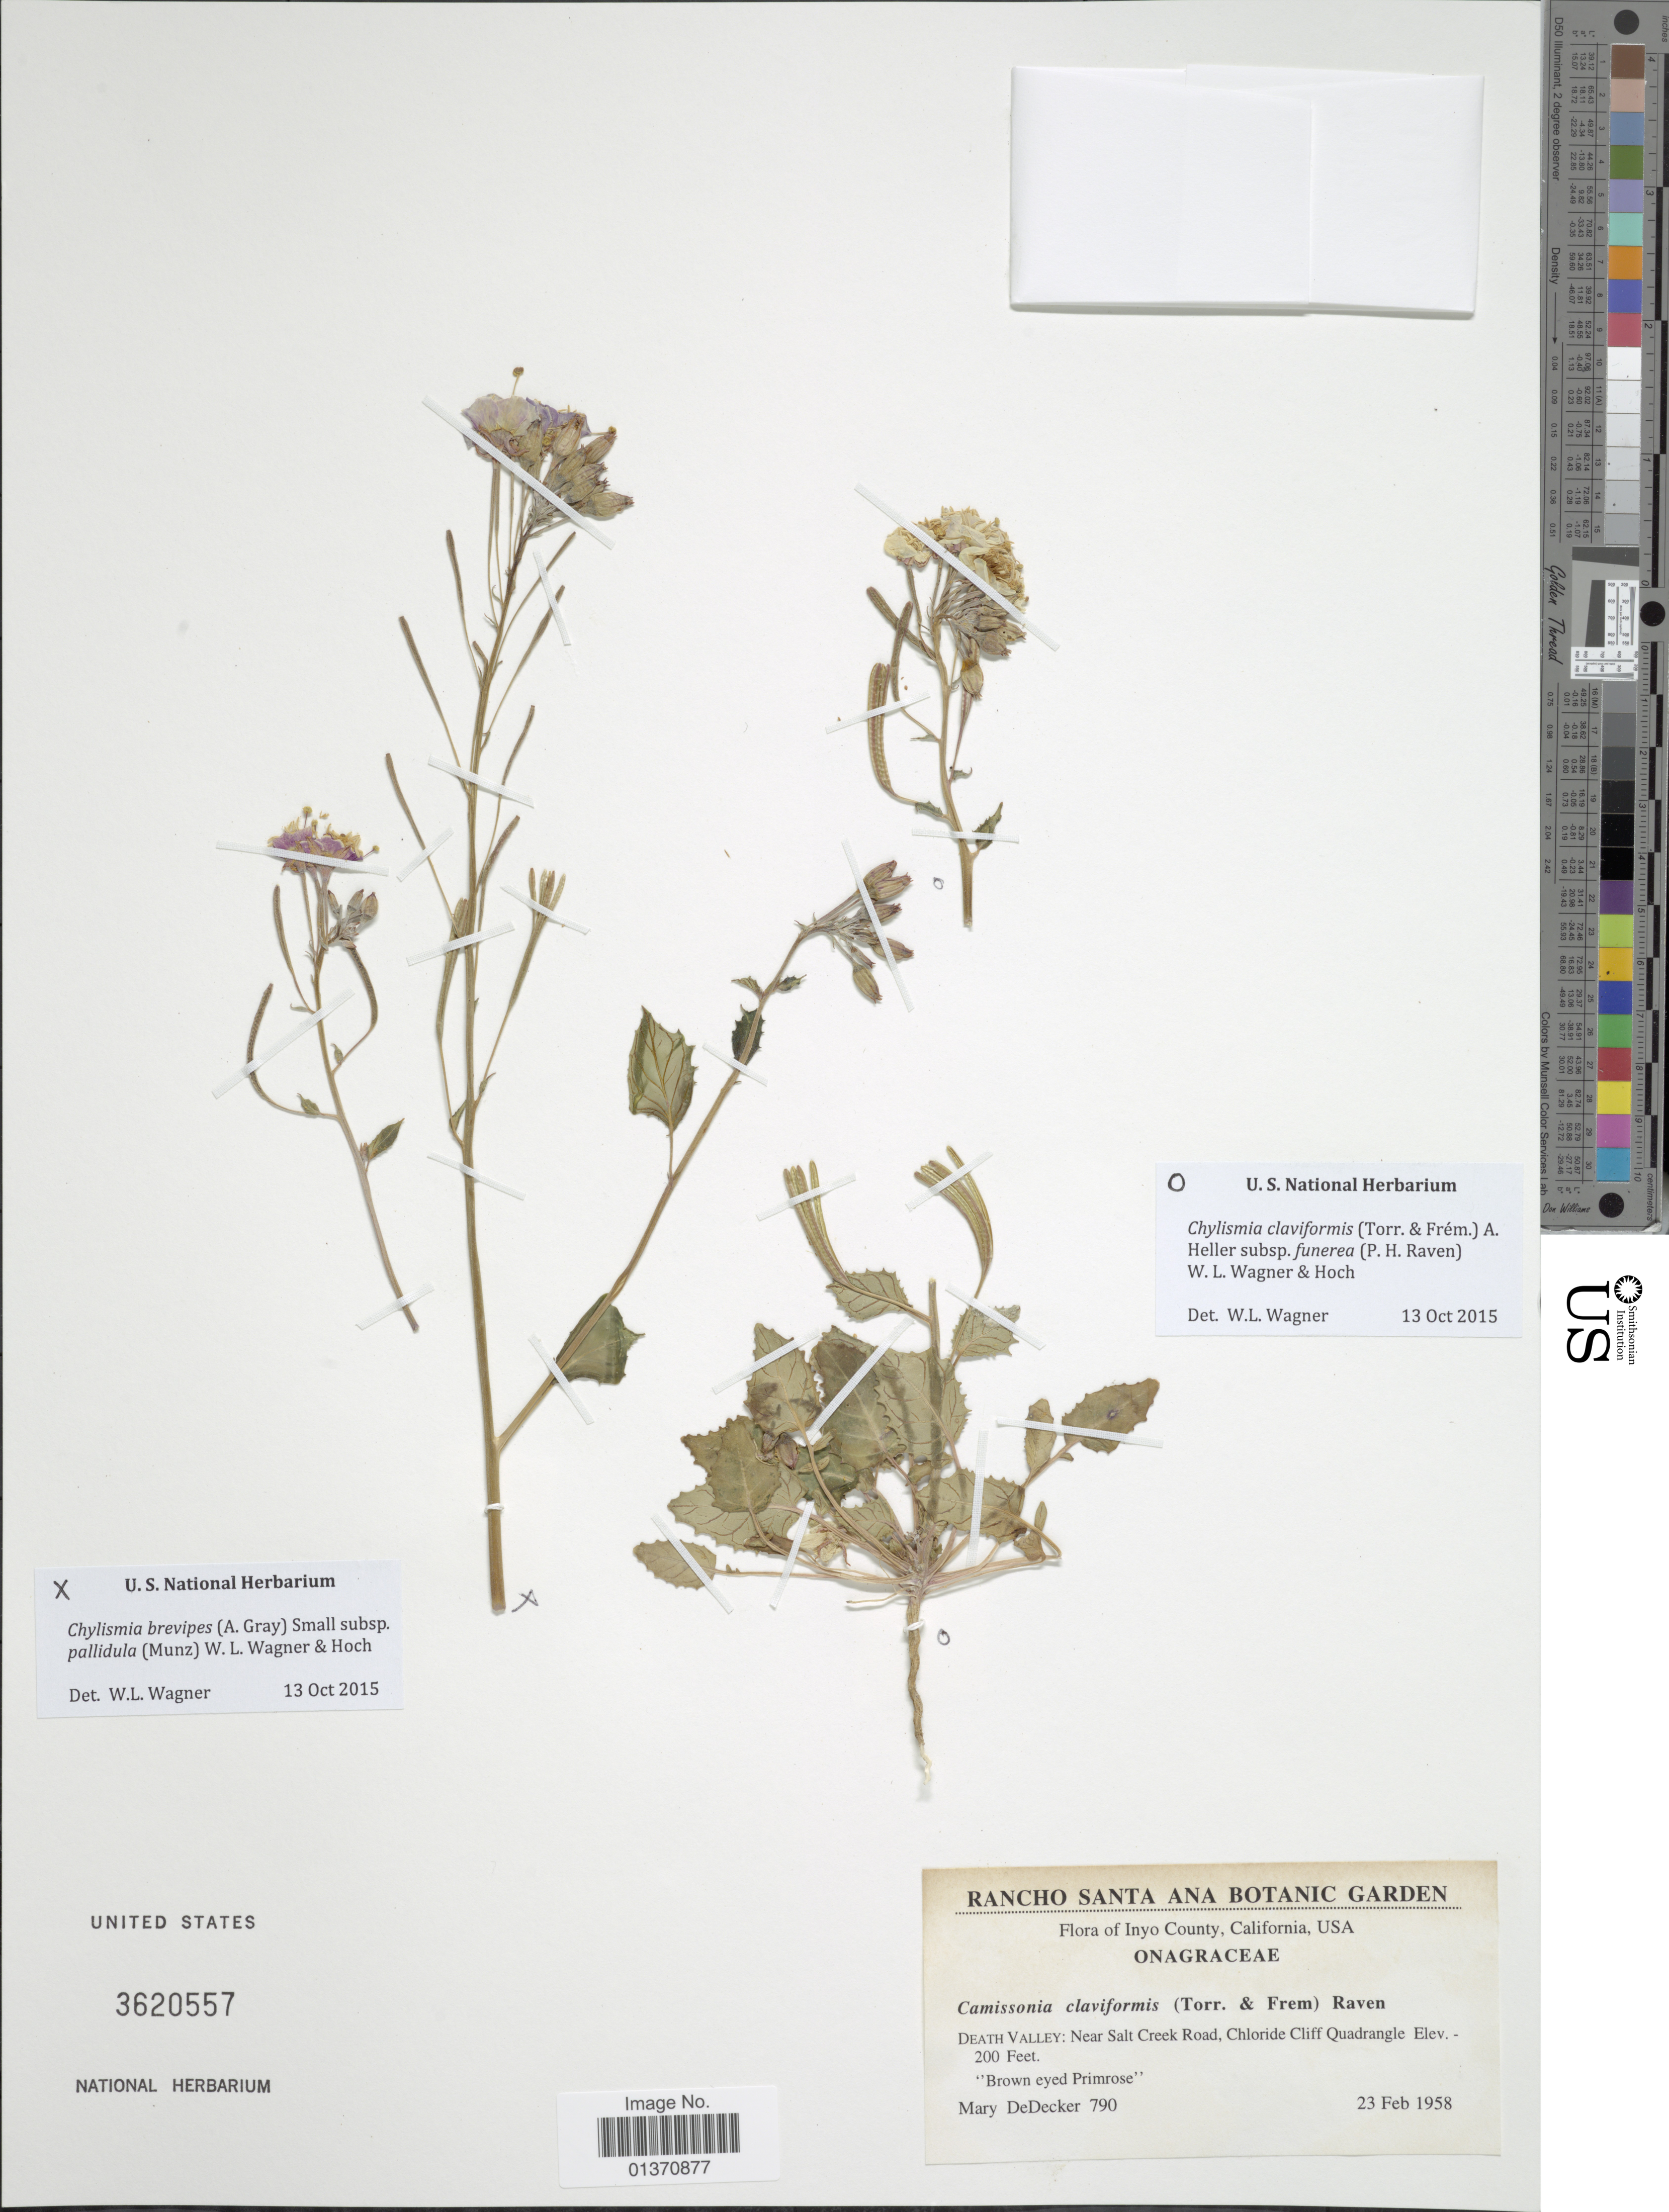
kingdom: Plantae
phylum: Tracheophyta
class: Magnoliopsida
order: Myrtales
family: Onagraceae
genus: Chylismia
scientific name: Chylismia claviformis subsp. funerea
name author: (P.H. Raven) W.L. Wagner & Hoch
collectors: M. Dedecker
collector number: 790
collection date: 1958-02-23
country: United States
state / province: California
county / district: Inyo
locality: Inyo County, Death Valley: Near Salt Creek Road, Chloride Cliff Quadrangle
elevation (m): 61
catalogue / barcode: US 3620557